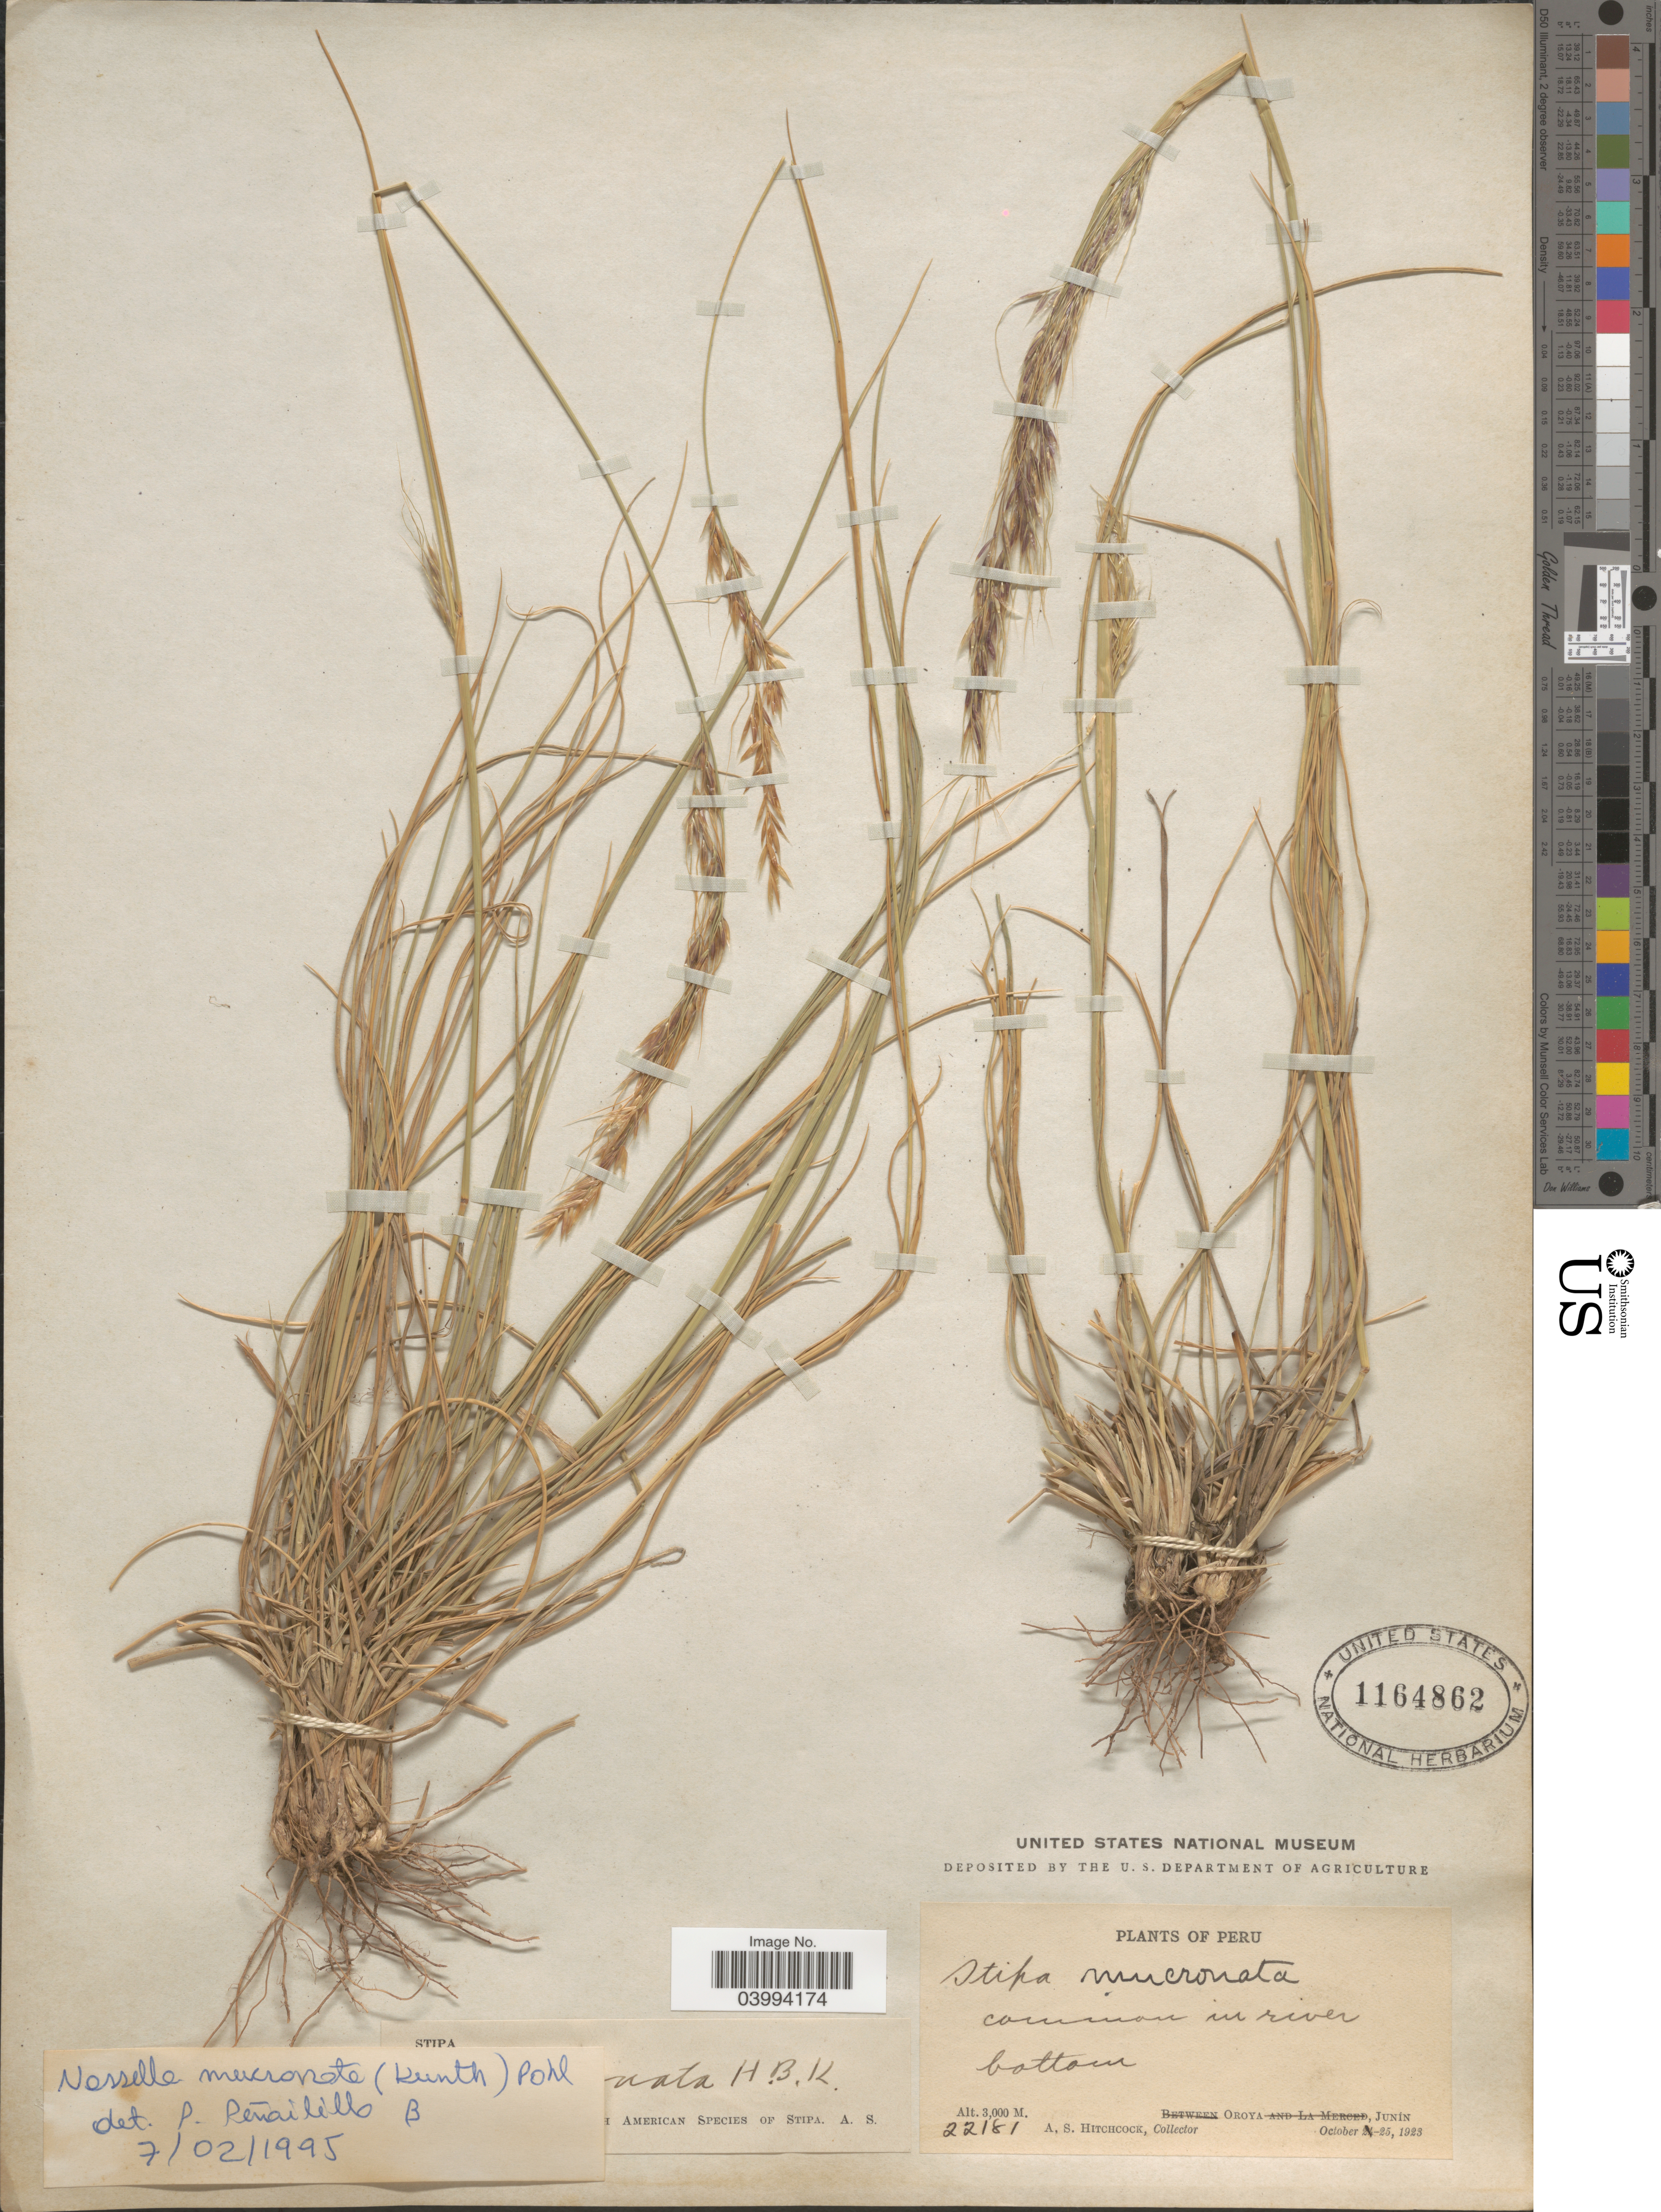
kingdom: Plantae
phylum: Tracheophyta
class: Liliopsida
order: Poales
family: Poaceae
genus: Nassella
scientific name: Nassella mucronata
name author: (Kunth) R.W. Pohl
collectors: A. S. Hitchcock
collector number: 22181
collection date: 1923-10-25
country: Peru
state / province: Junín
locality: Oroya.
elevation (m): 3000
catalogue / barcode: US 1164862